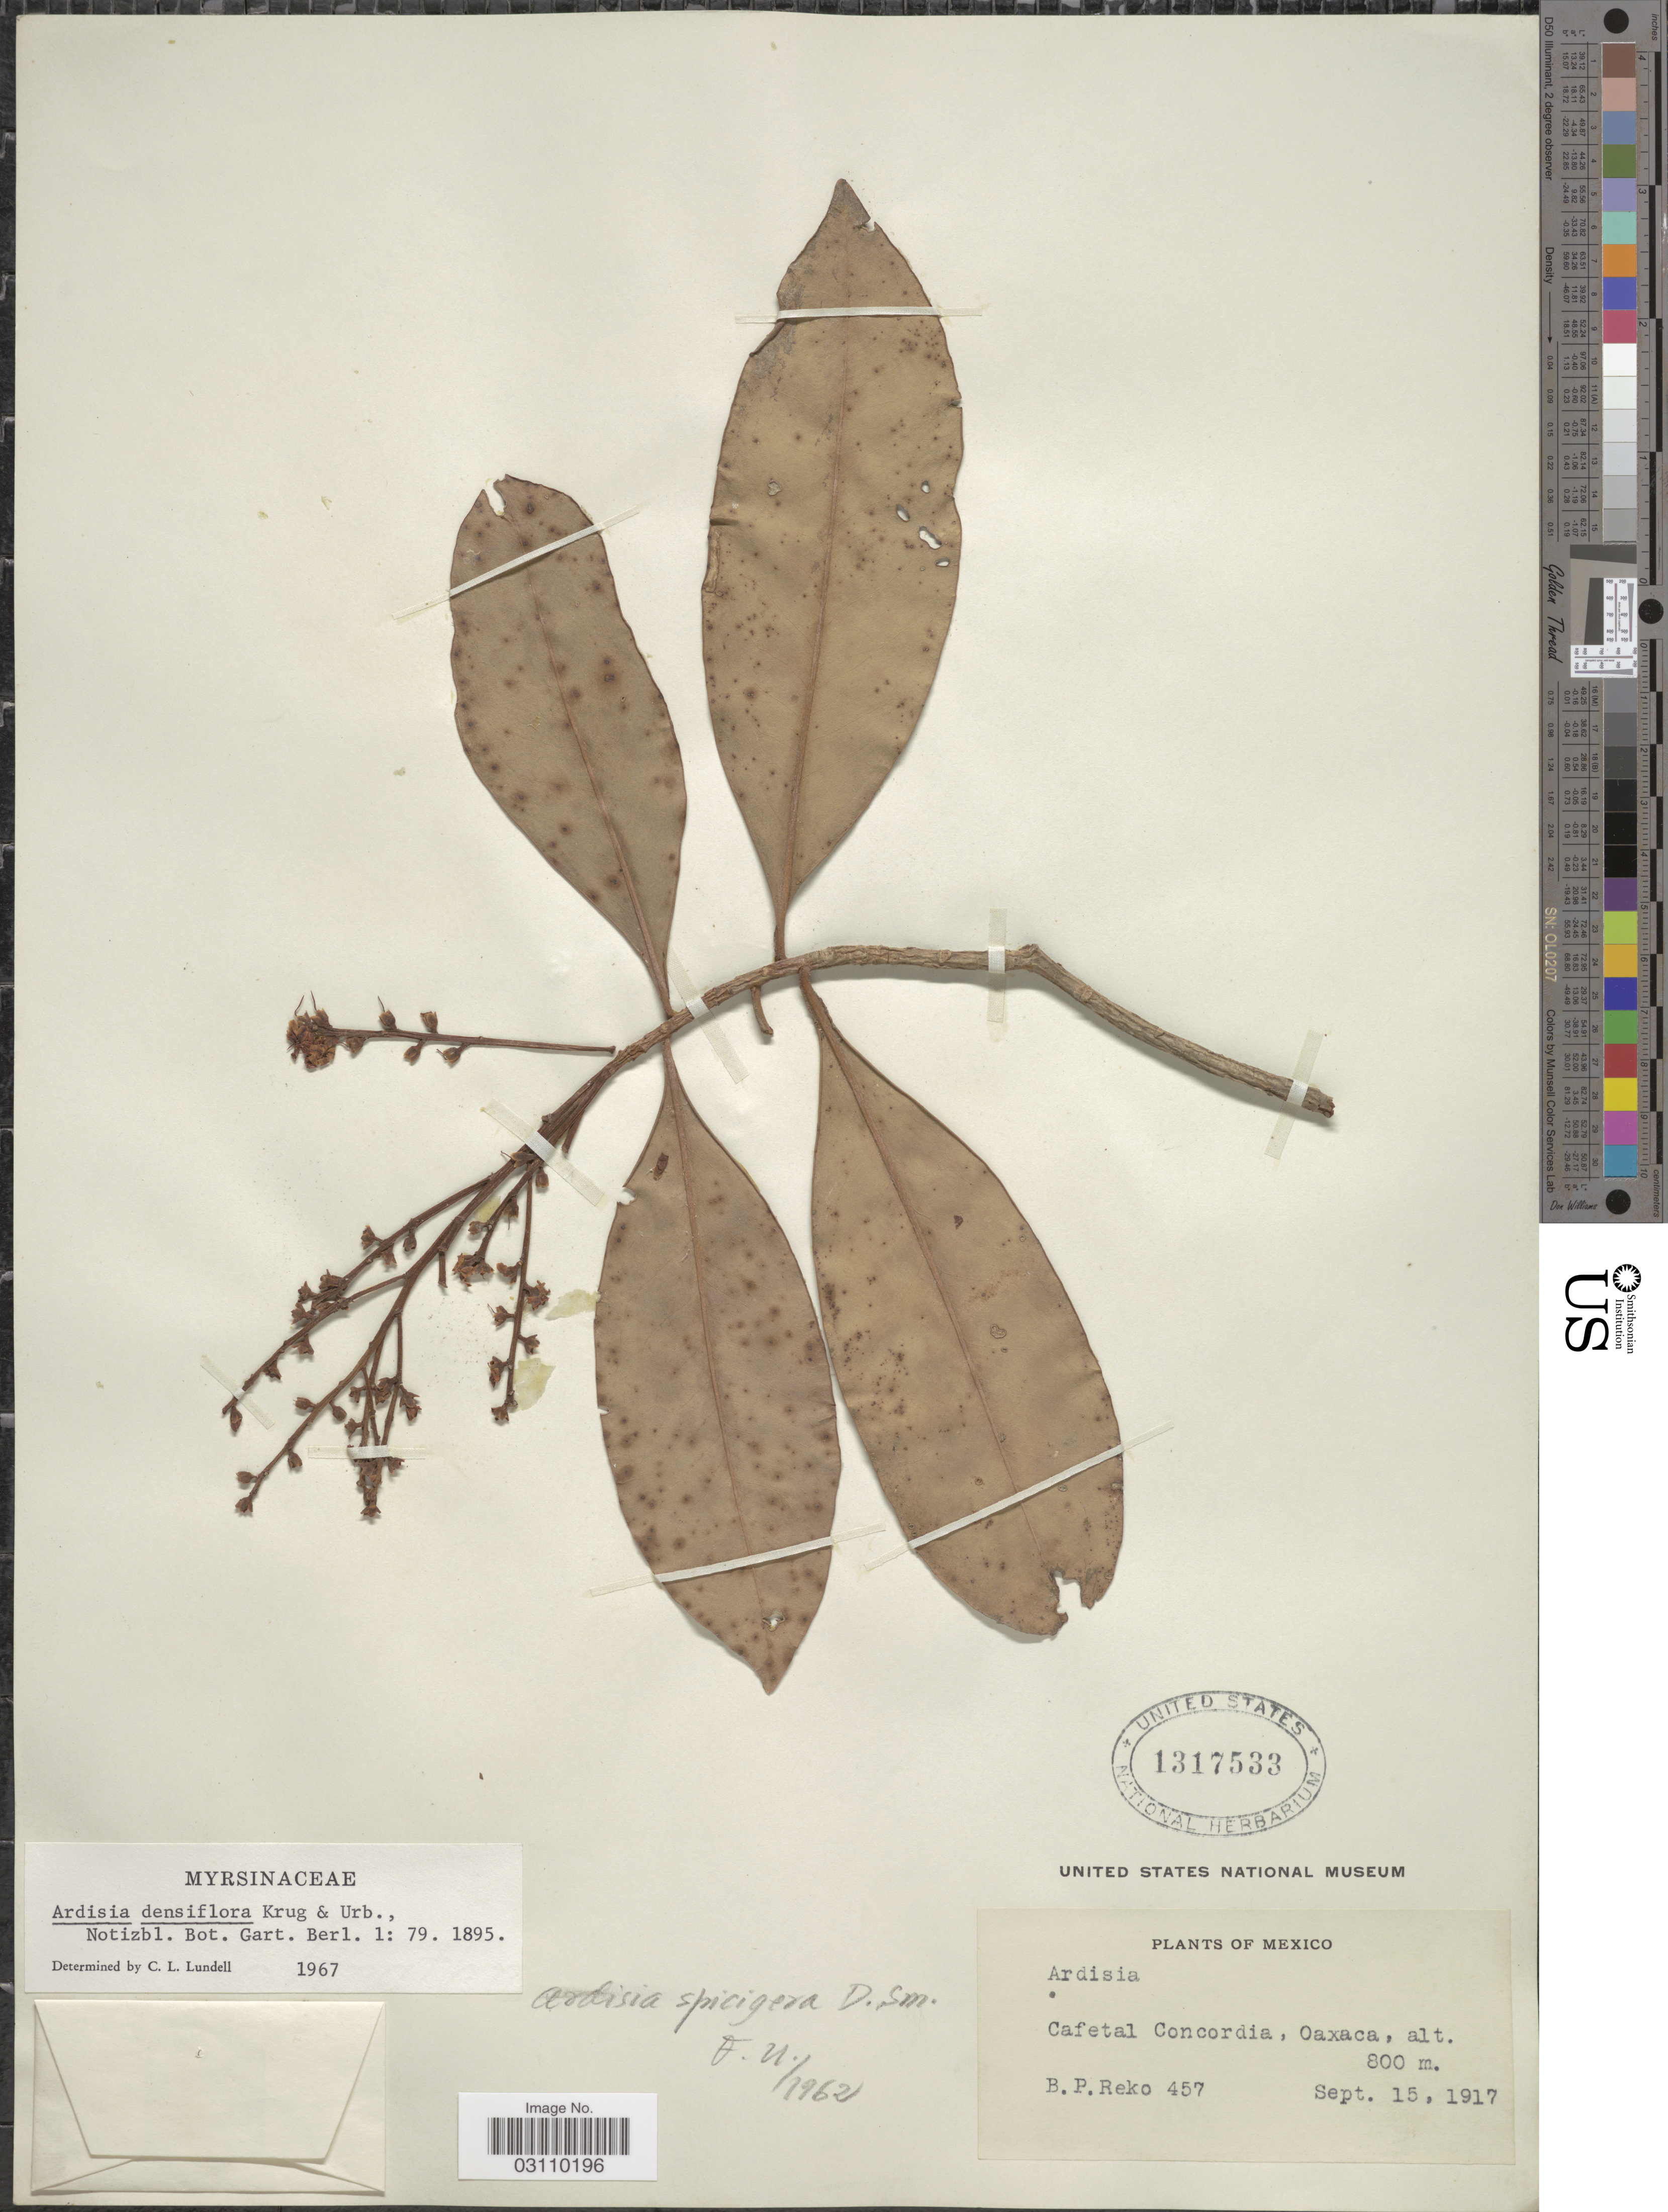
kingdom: Plantae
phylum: Tracheophyta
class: Magnoliopsida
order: Ericales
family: Primulaceae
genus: Ardisia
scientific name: Ardisia densiflora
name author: Krug & Urb.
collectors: B. P. Reko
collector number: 457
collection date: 1917-09-15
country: Mexico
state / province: Oaxaca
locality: Cafetal Concordia.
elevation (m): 800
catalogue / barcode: US 1317533